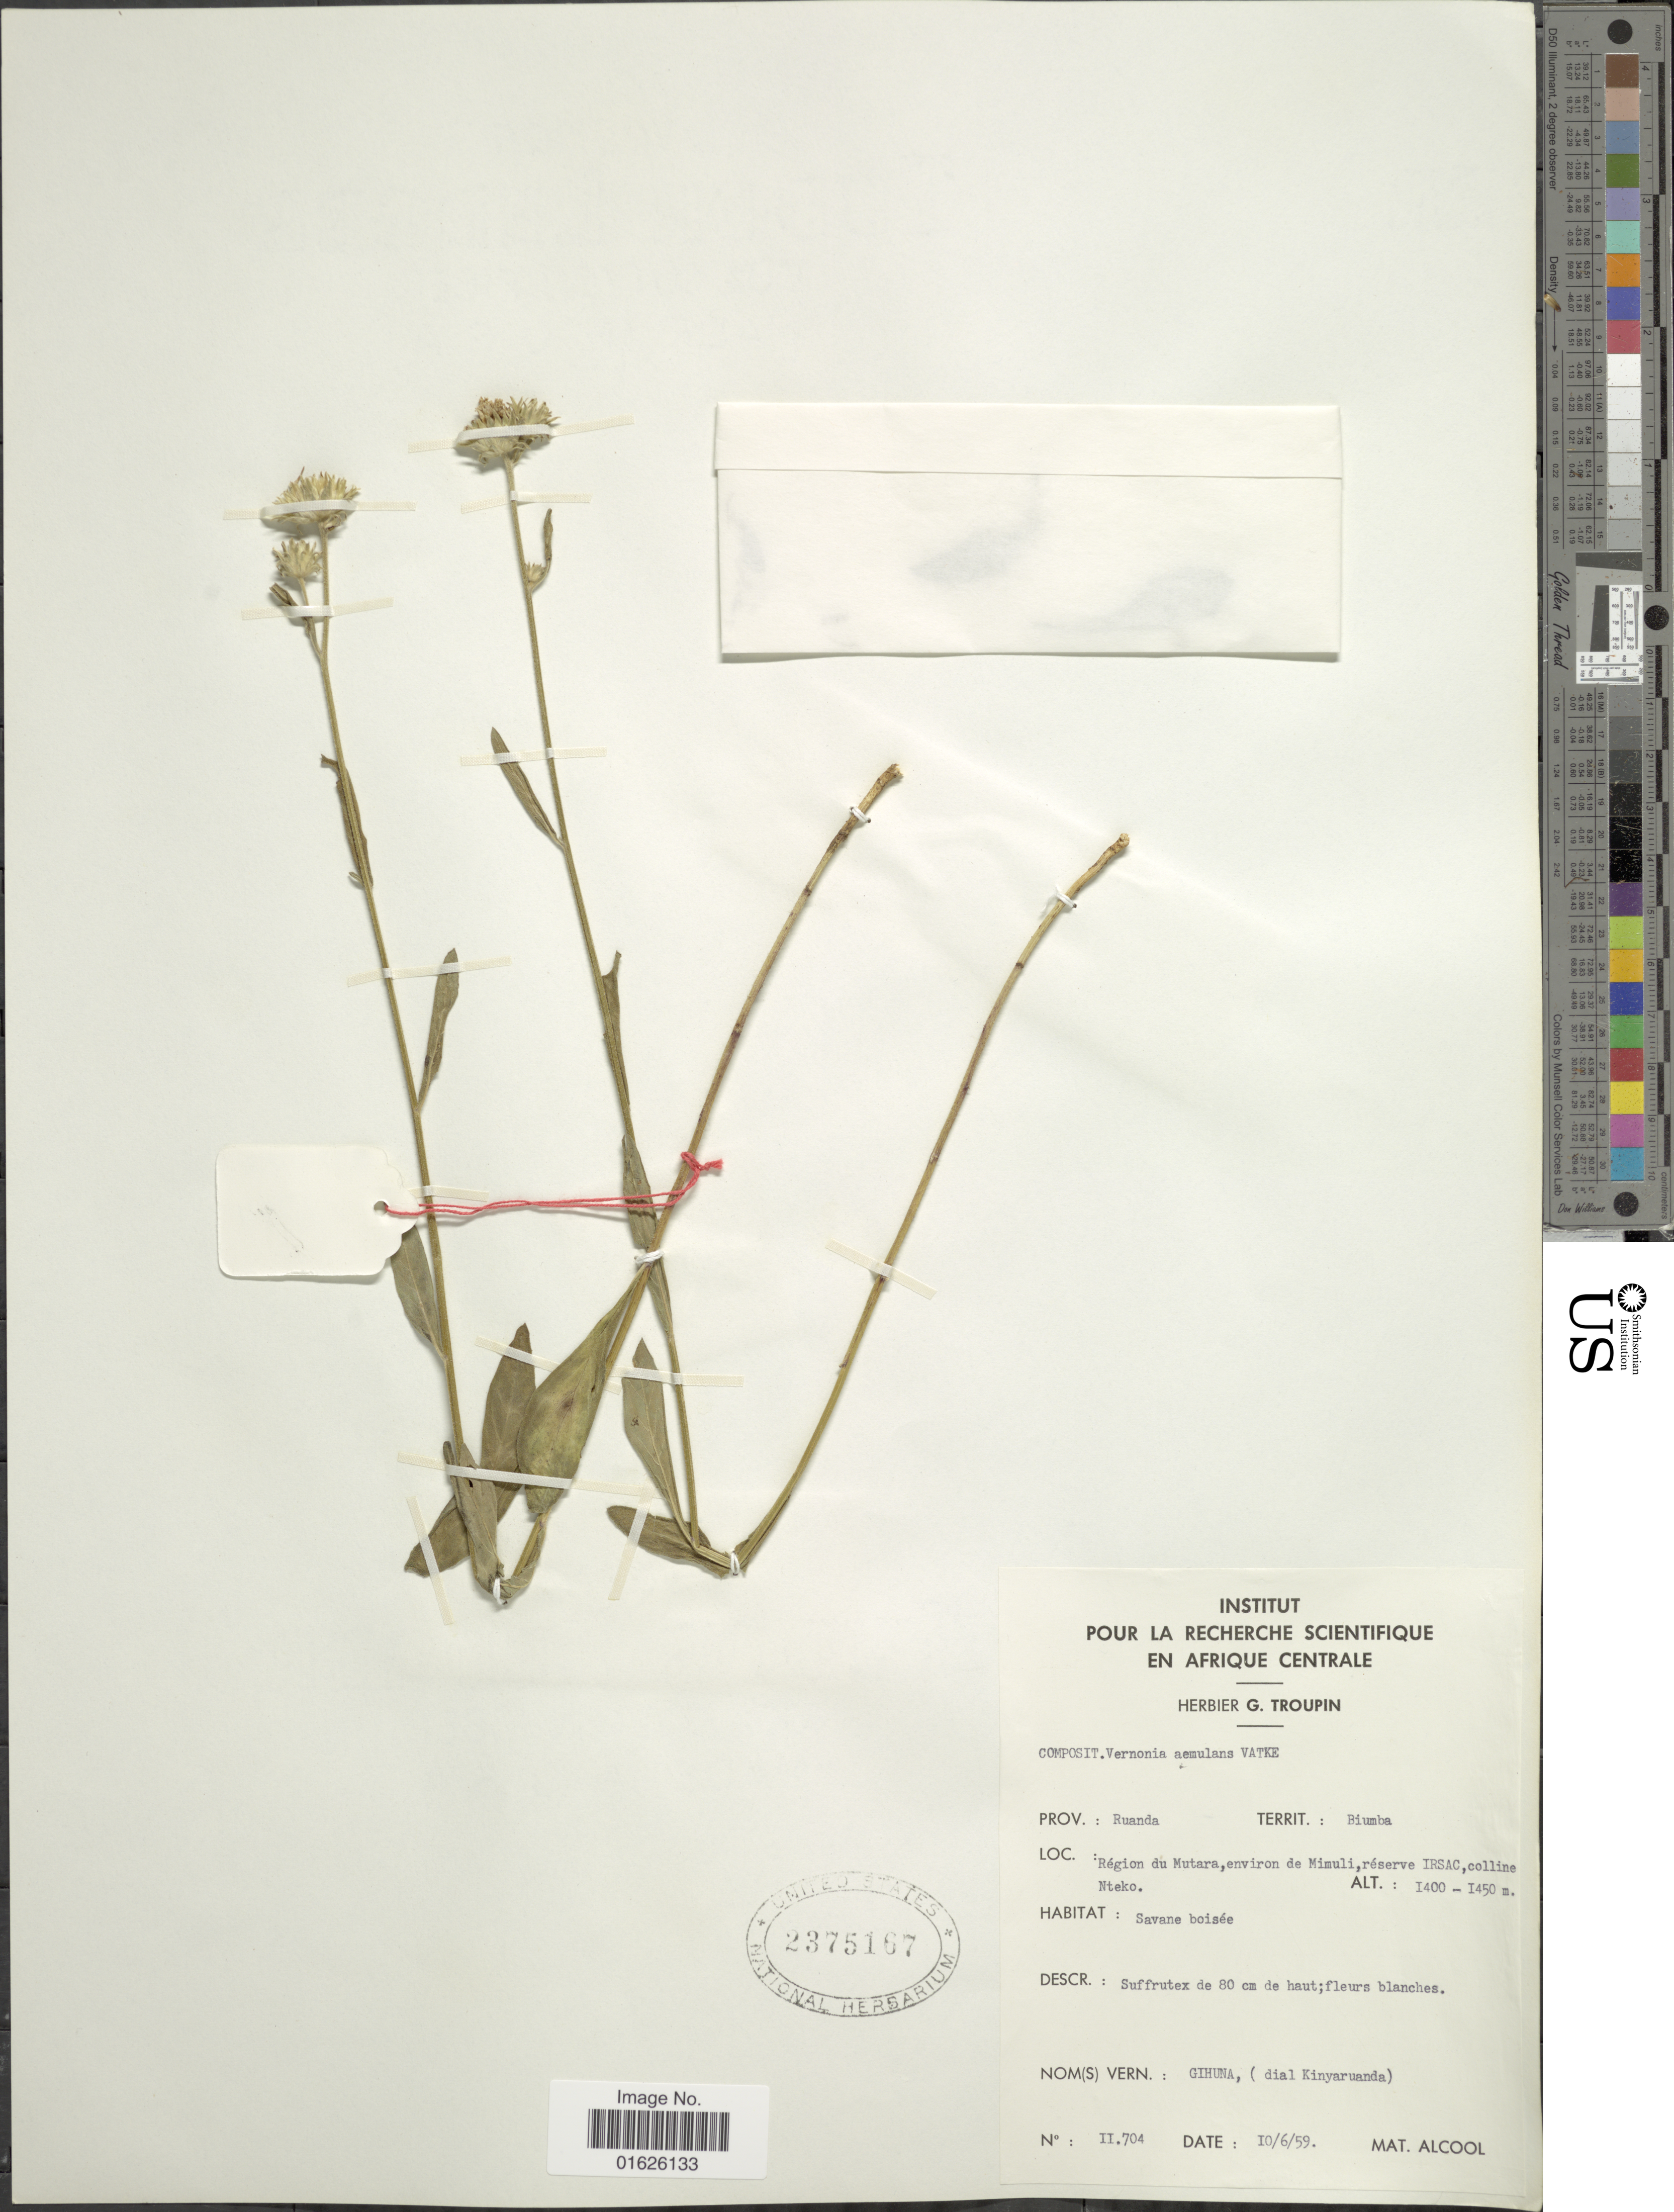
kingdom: Plantae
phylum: Tracheophyta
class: Magnoliopsida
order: Asterales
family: Asteraceae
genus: Vernoniastrum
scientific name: Vernoniastrum aemulans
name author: (Vatke) H. Rob.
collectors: ex herb. G. Troupin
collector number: II 704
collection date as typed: Transcribed d/m/y: 10/6/59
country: Rwanda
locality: Prov.: Ruanda, Territ.: Miumba, Region du Mutara, environ de Mimuli reserve Irasac, Colline Nteko.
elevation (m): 1400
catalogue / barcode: US 2375167